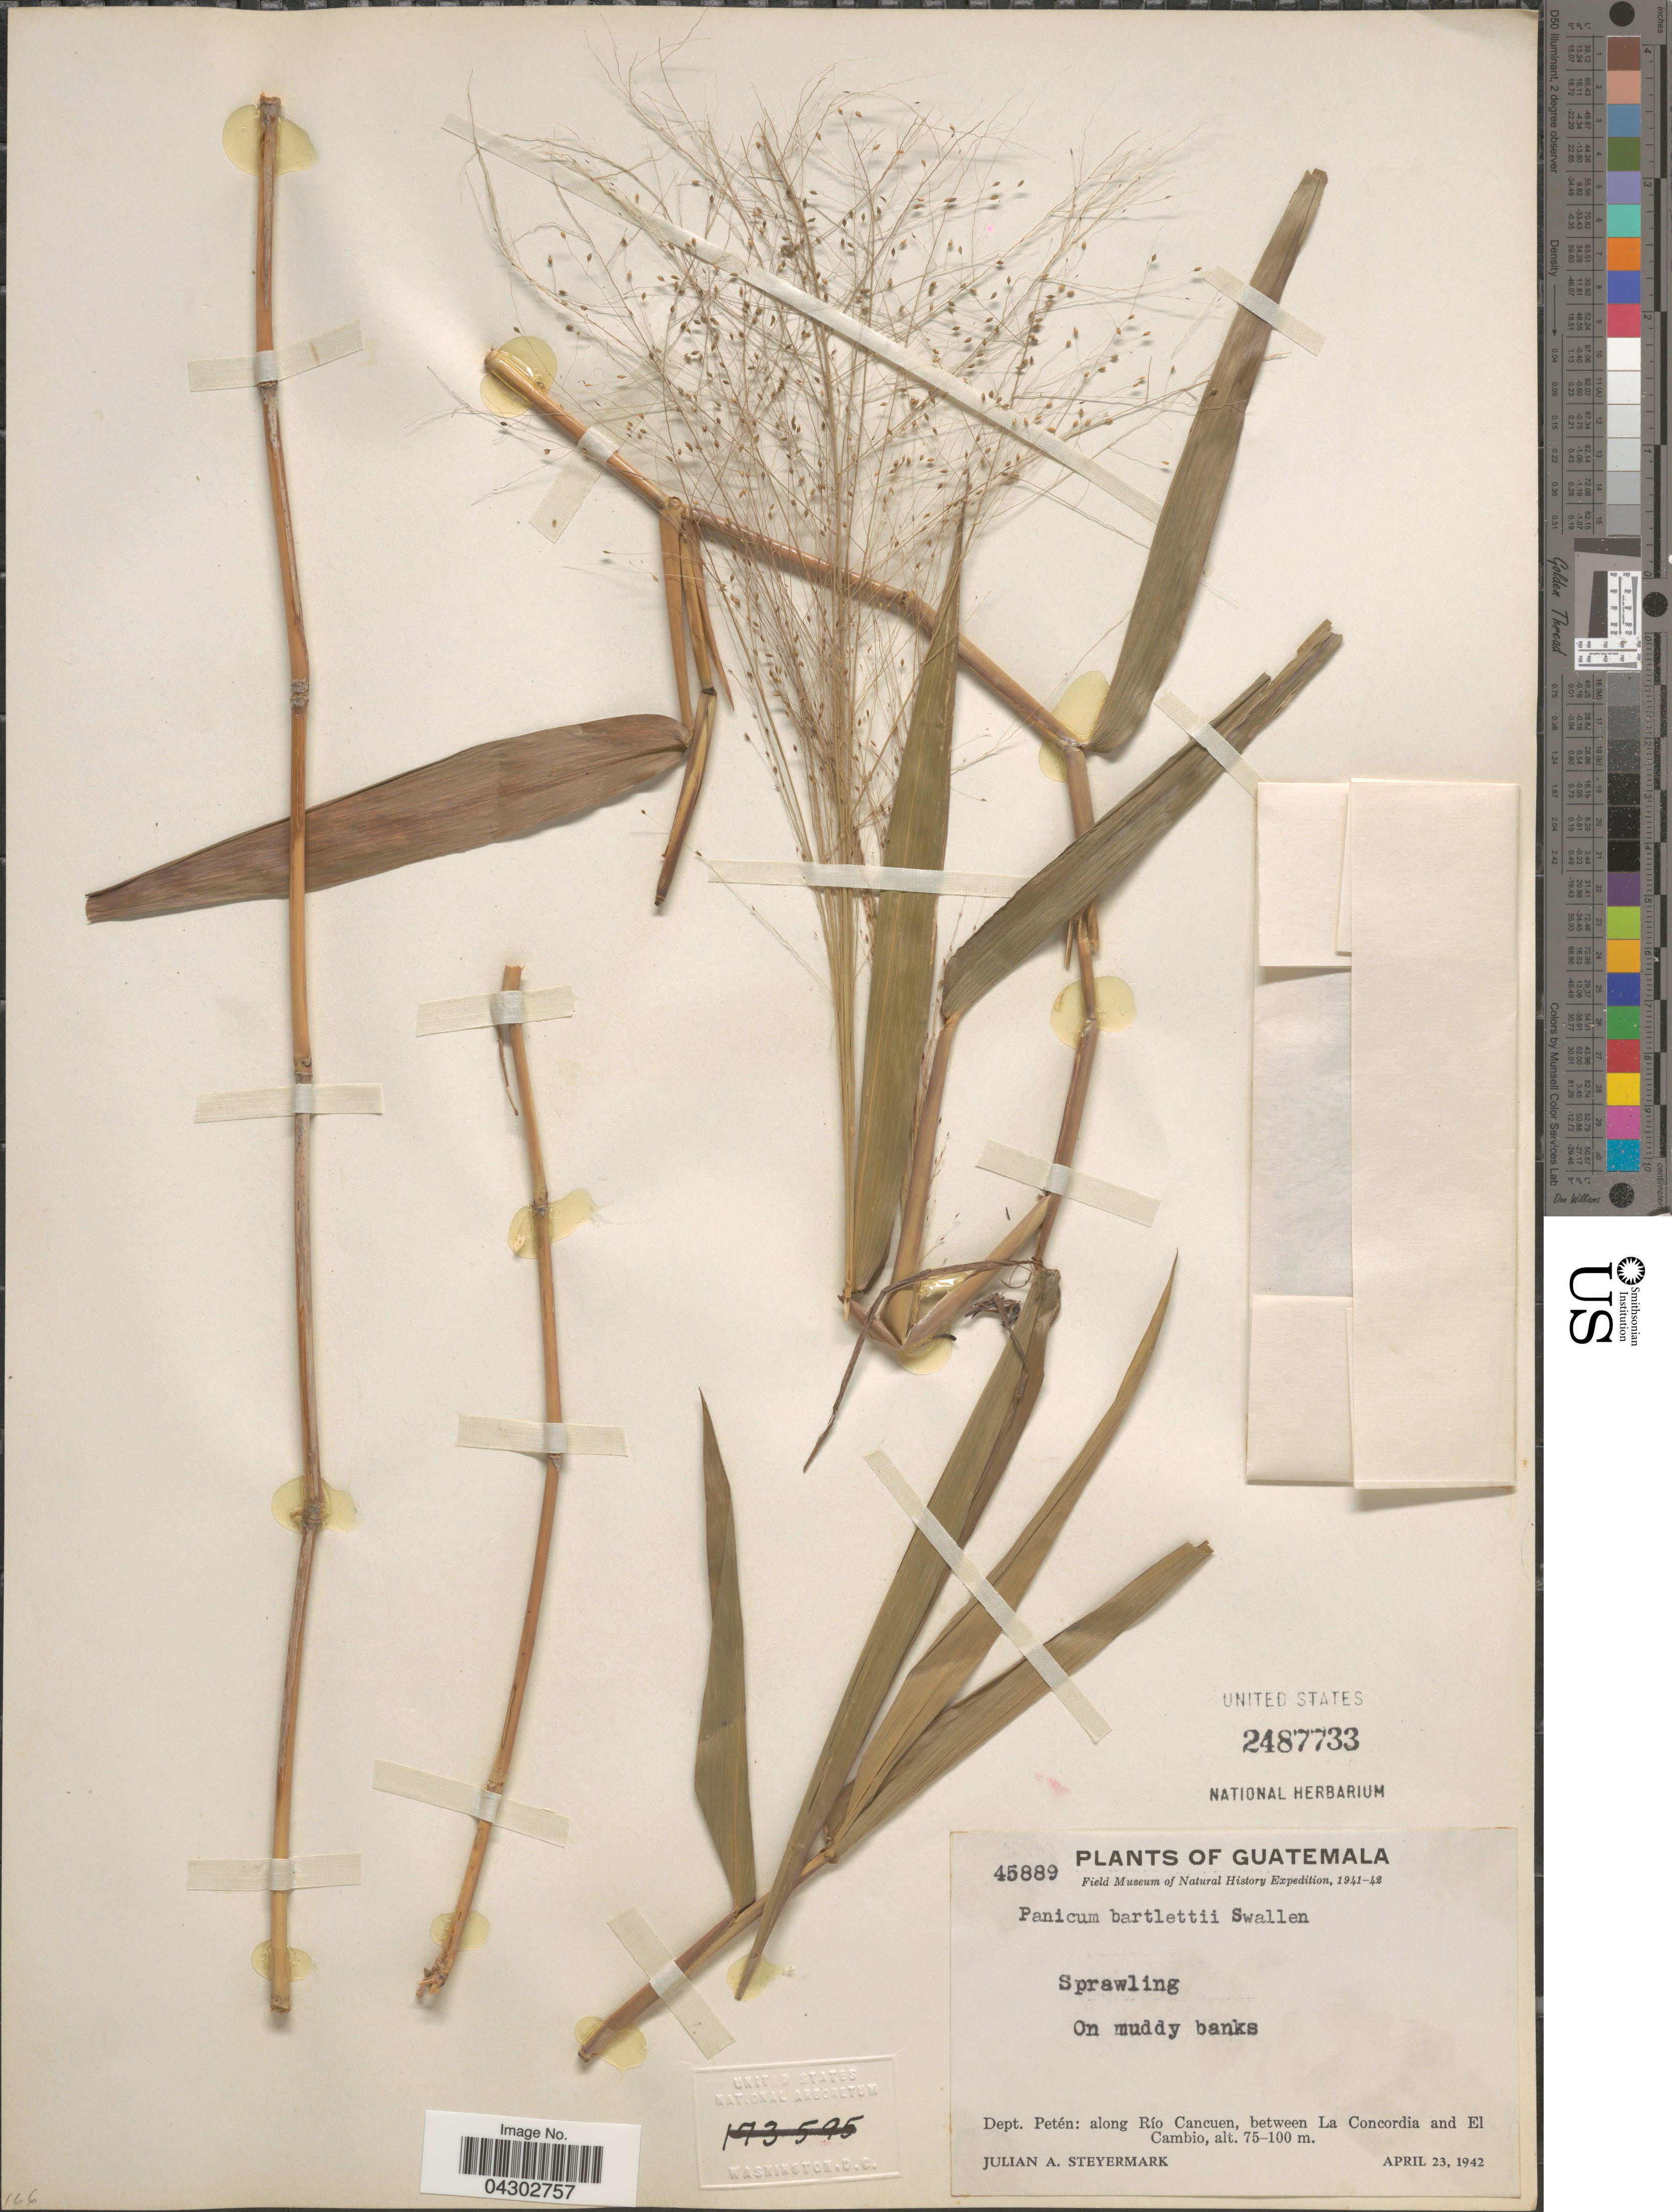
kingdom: Plantae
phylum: Tracheophyta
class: Liliopsida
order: Poales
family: Poaceae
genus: Panicum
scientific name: Panicum bartlettii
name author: Swallen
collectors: J. Steyermark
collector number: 45889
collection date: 1942-04-23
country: Guatemala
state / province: El Peten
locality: Field Museum of Natural History Expedition, 1941-42. Dept. Petén: along Río Cancuen, between La Concordia and El Cambio.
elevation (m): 75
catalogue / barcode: US 2487733